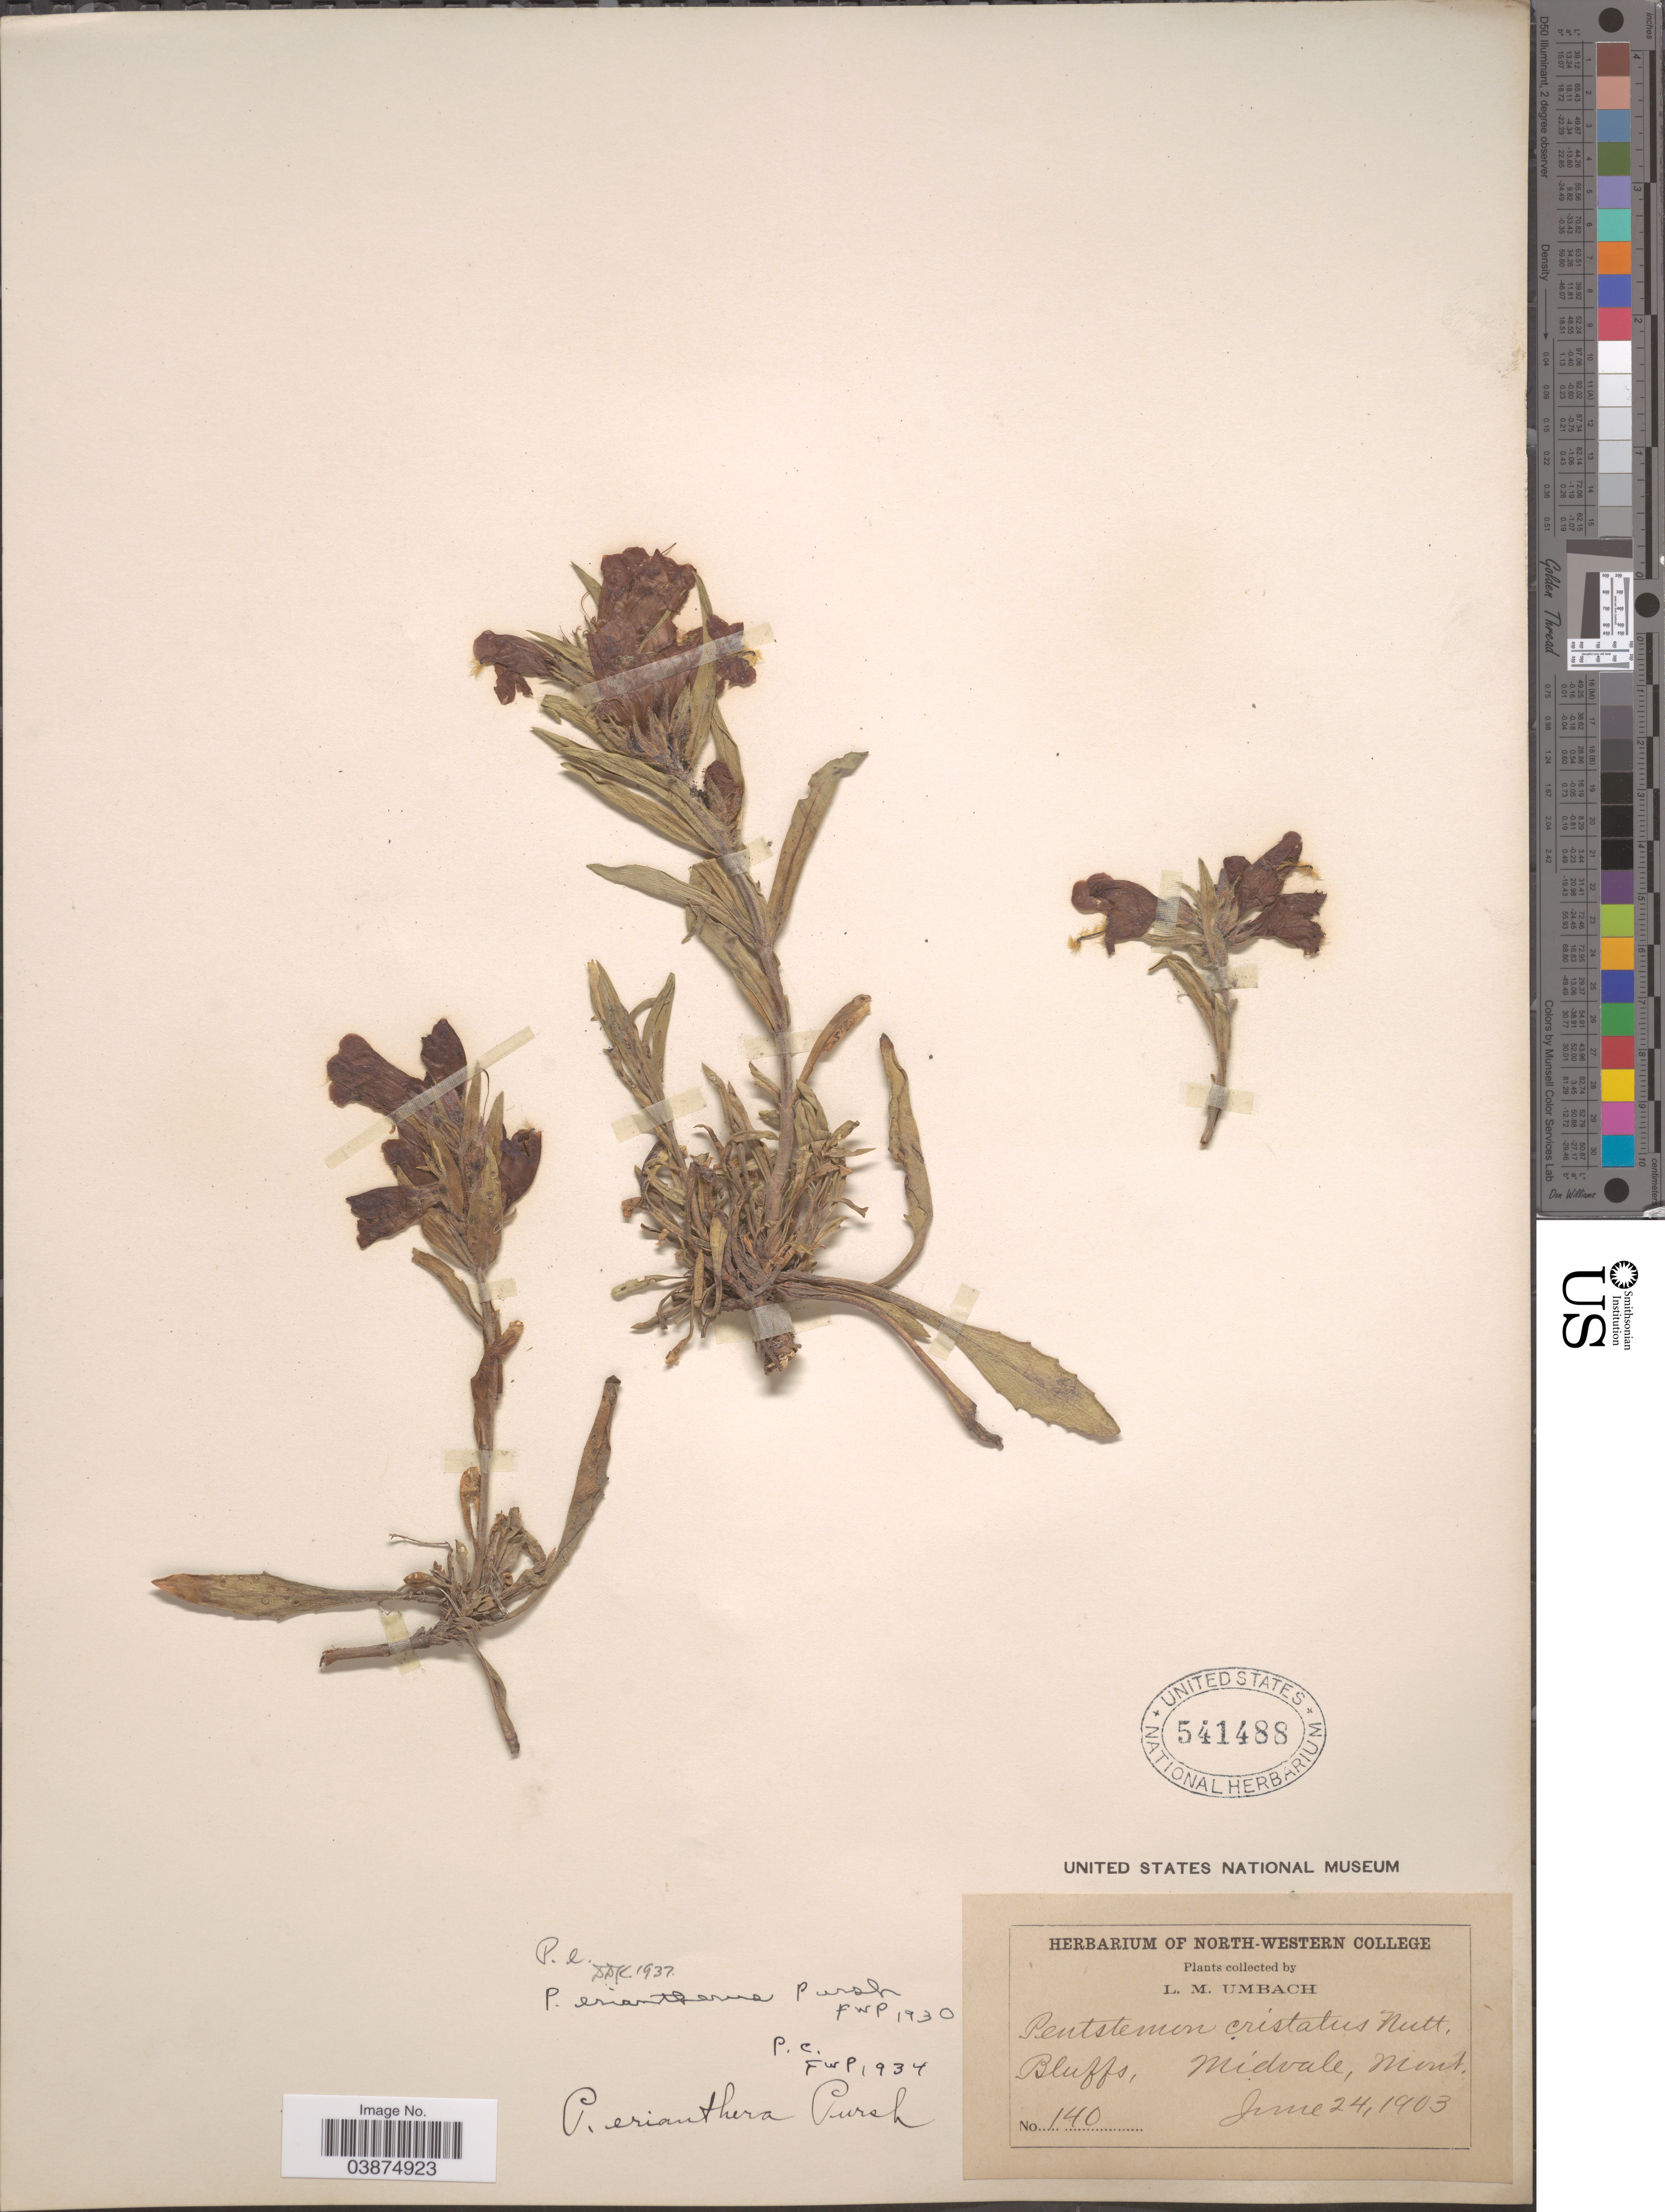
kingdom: Plantae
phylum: Tracheophyta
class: Magnoliopsida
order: Lamiales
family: Plantaginaceae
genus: Penstemon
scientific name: Penstemon eriantherus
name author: Pursh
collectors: L. M. Umbach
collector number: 140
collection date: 1903-06-24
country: United States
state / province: Montana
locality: Midvale.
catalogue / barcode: US 541488